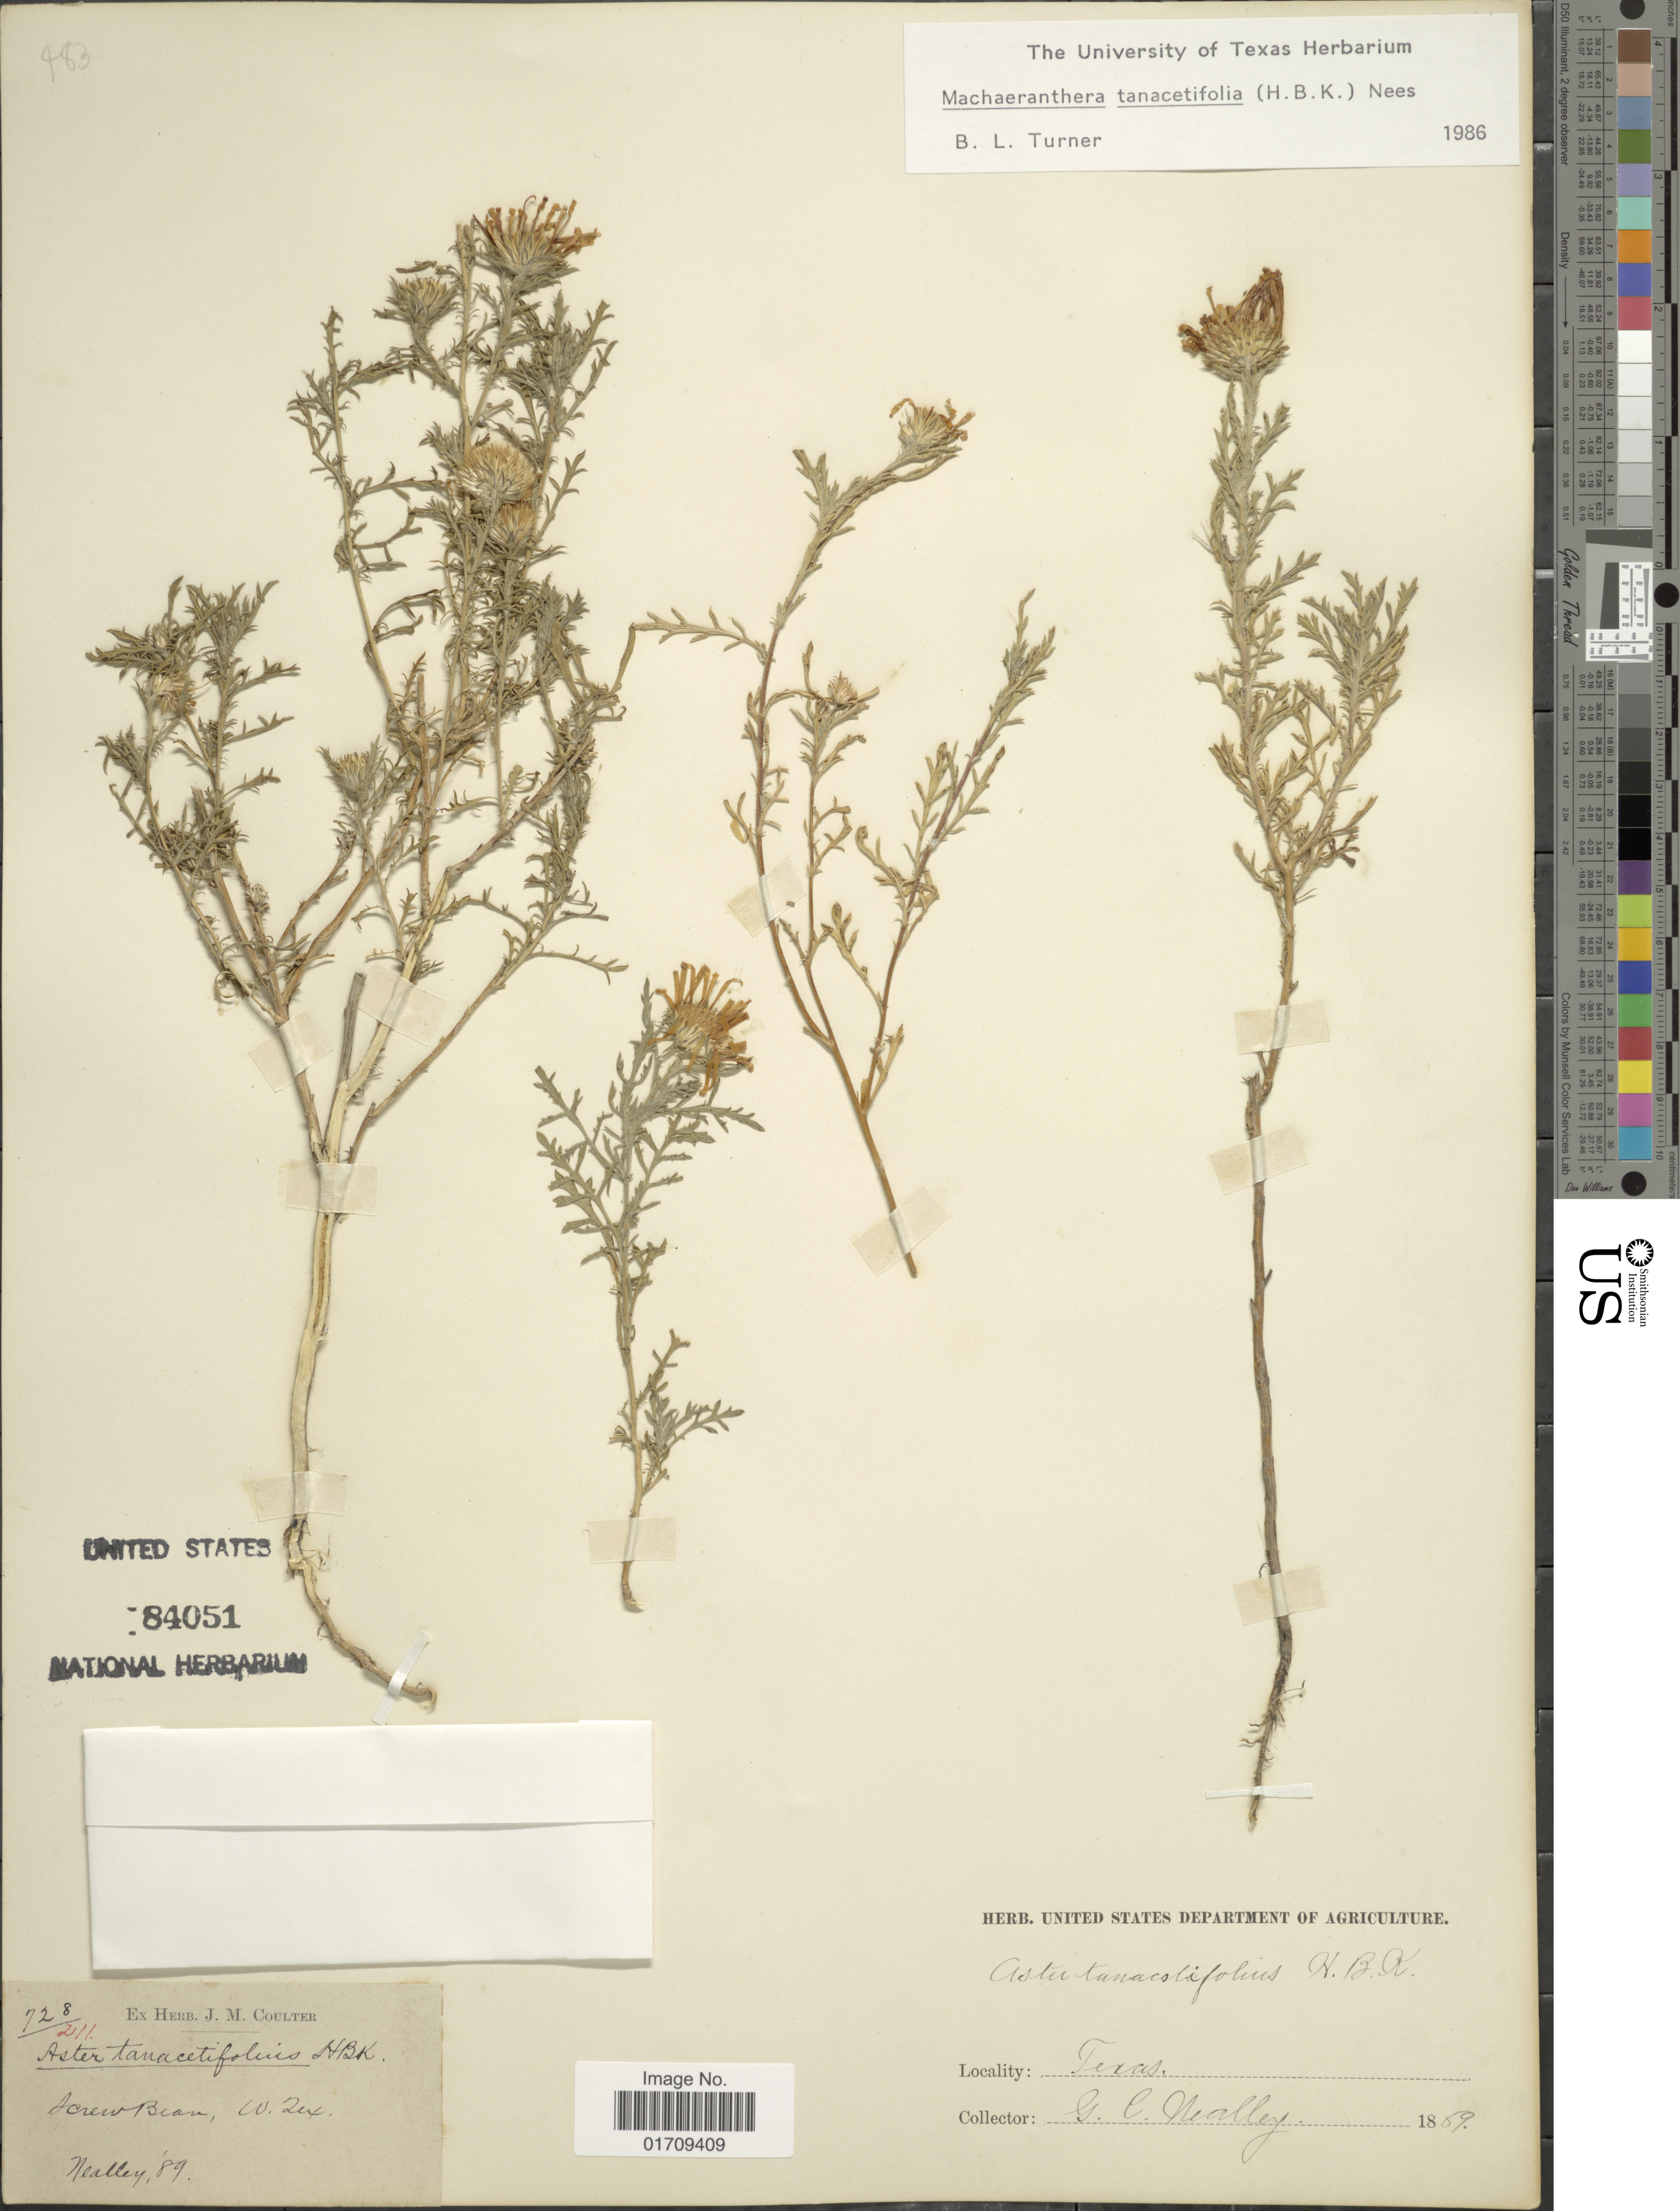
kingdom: Plantae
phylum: Tracheophyta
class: Magnoliopsida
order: Asterales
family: Asteraceae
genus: Machaeranthera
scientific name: Machaeranthera tanacetifolia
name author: (Kunth) Nees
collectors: G. C. Nealley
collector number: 728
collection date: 1889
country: United States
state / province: Texas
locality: Screw Bean, Co. Tex.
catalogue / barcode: US 84051